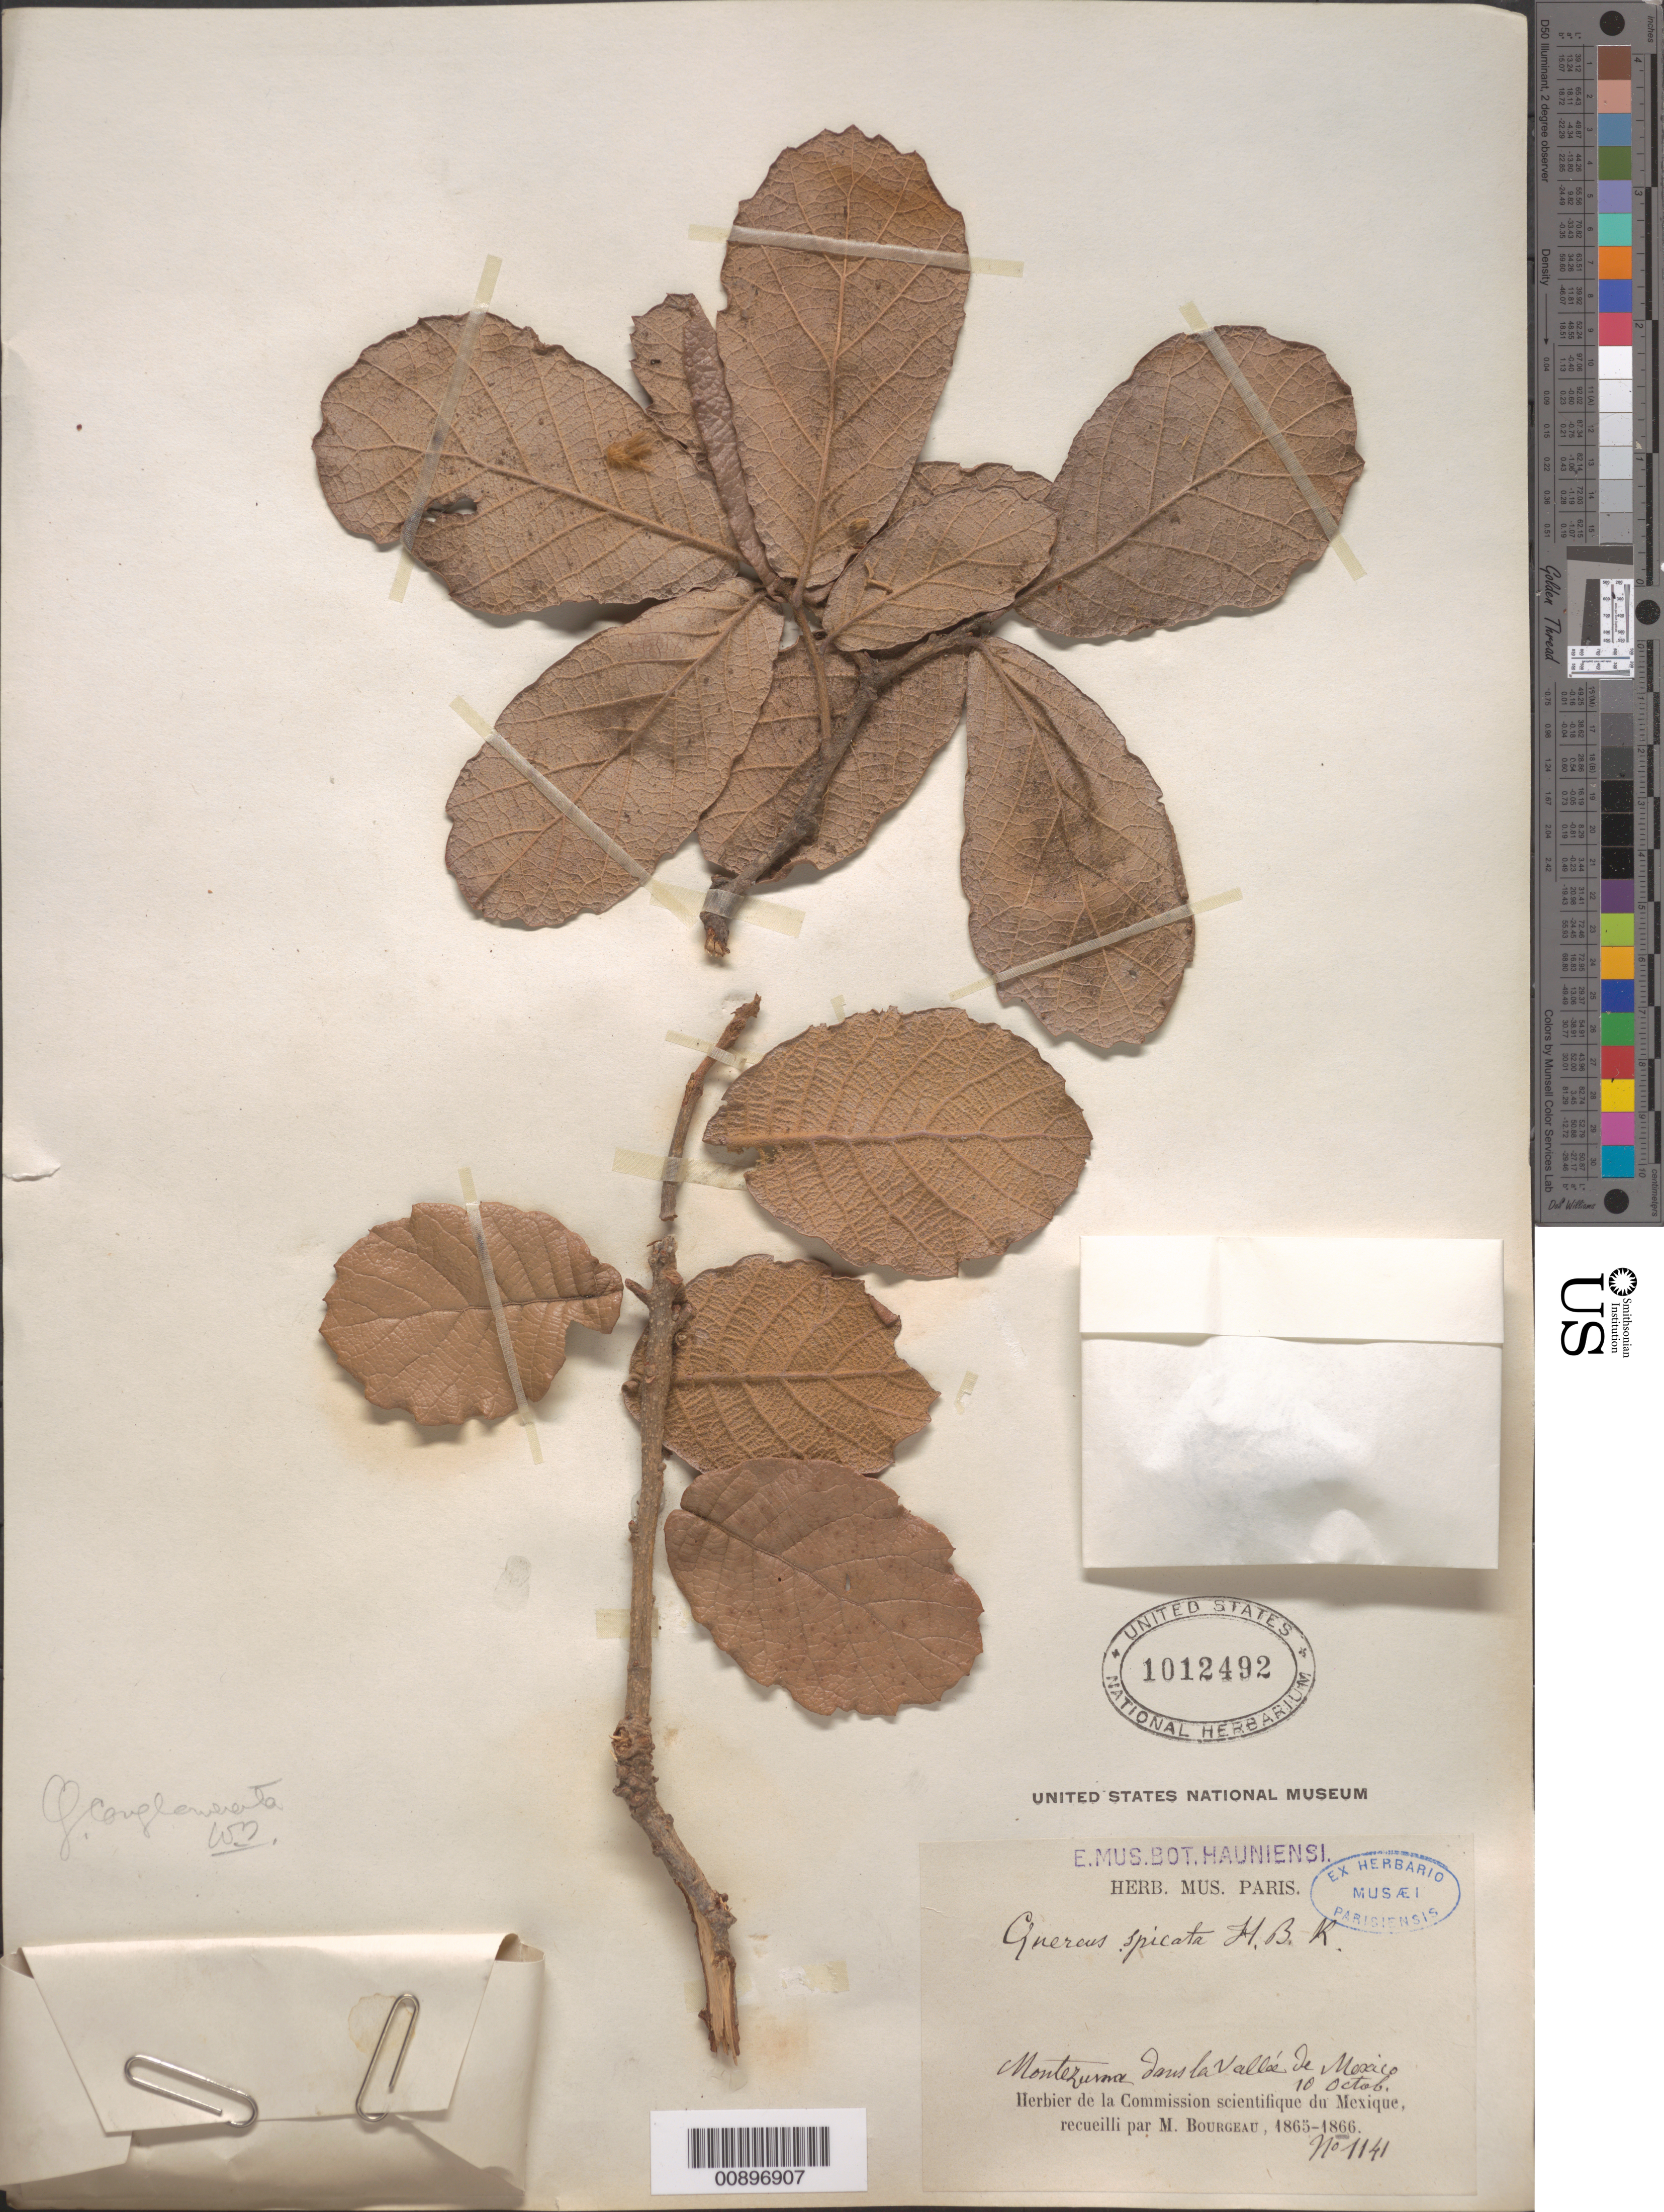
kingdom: Plantae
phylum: Tracheophyta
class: Magnoliopsida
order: Fagales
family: Fagaceae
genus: Quercus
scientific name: Quercus conglomerata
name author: Trel.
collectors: E. Bourgeau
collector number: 1141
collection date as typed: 10 Oct 1866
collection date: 1866-10-10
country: Mexico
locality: Montezuma dans la Valleé de Mexico.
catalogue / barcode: US 1012492